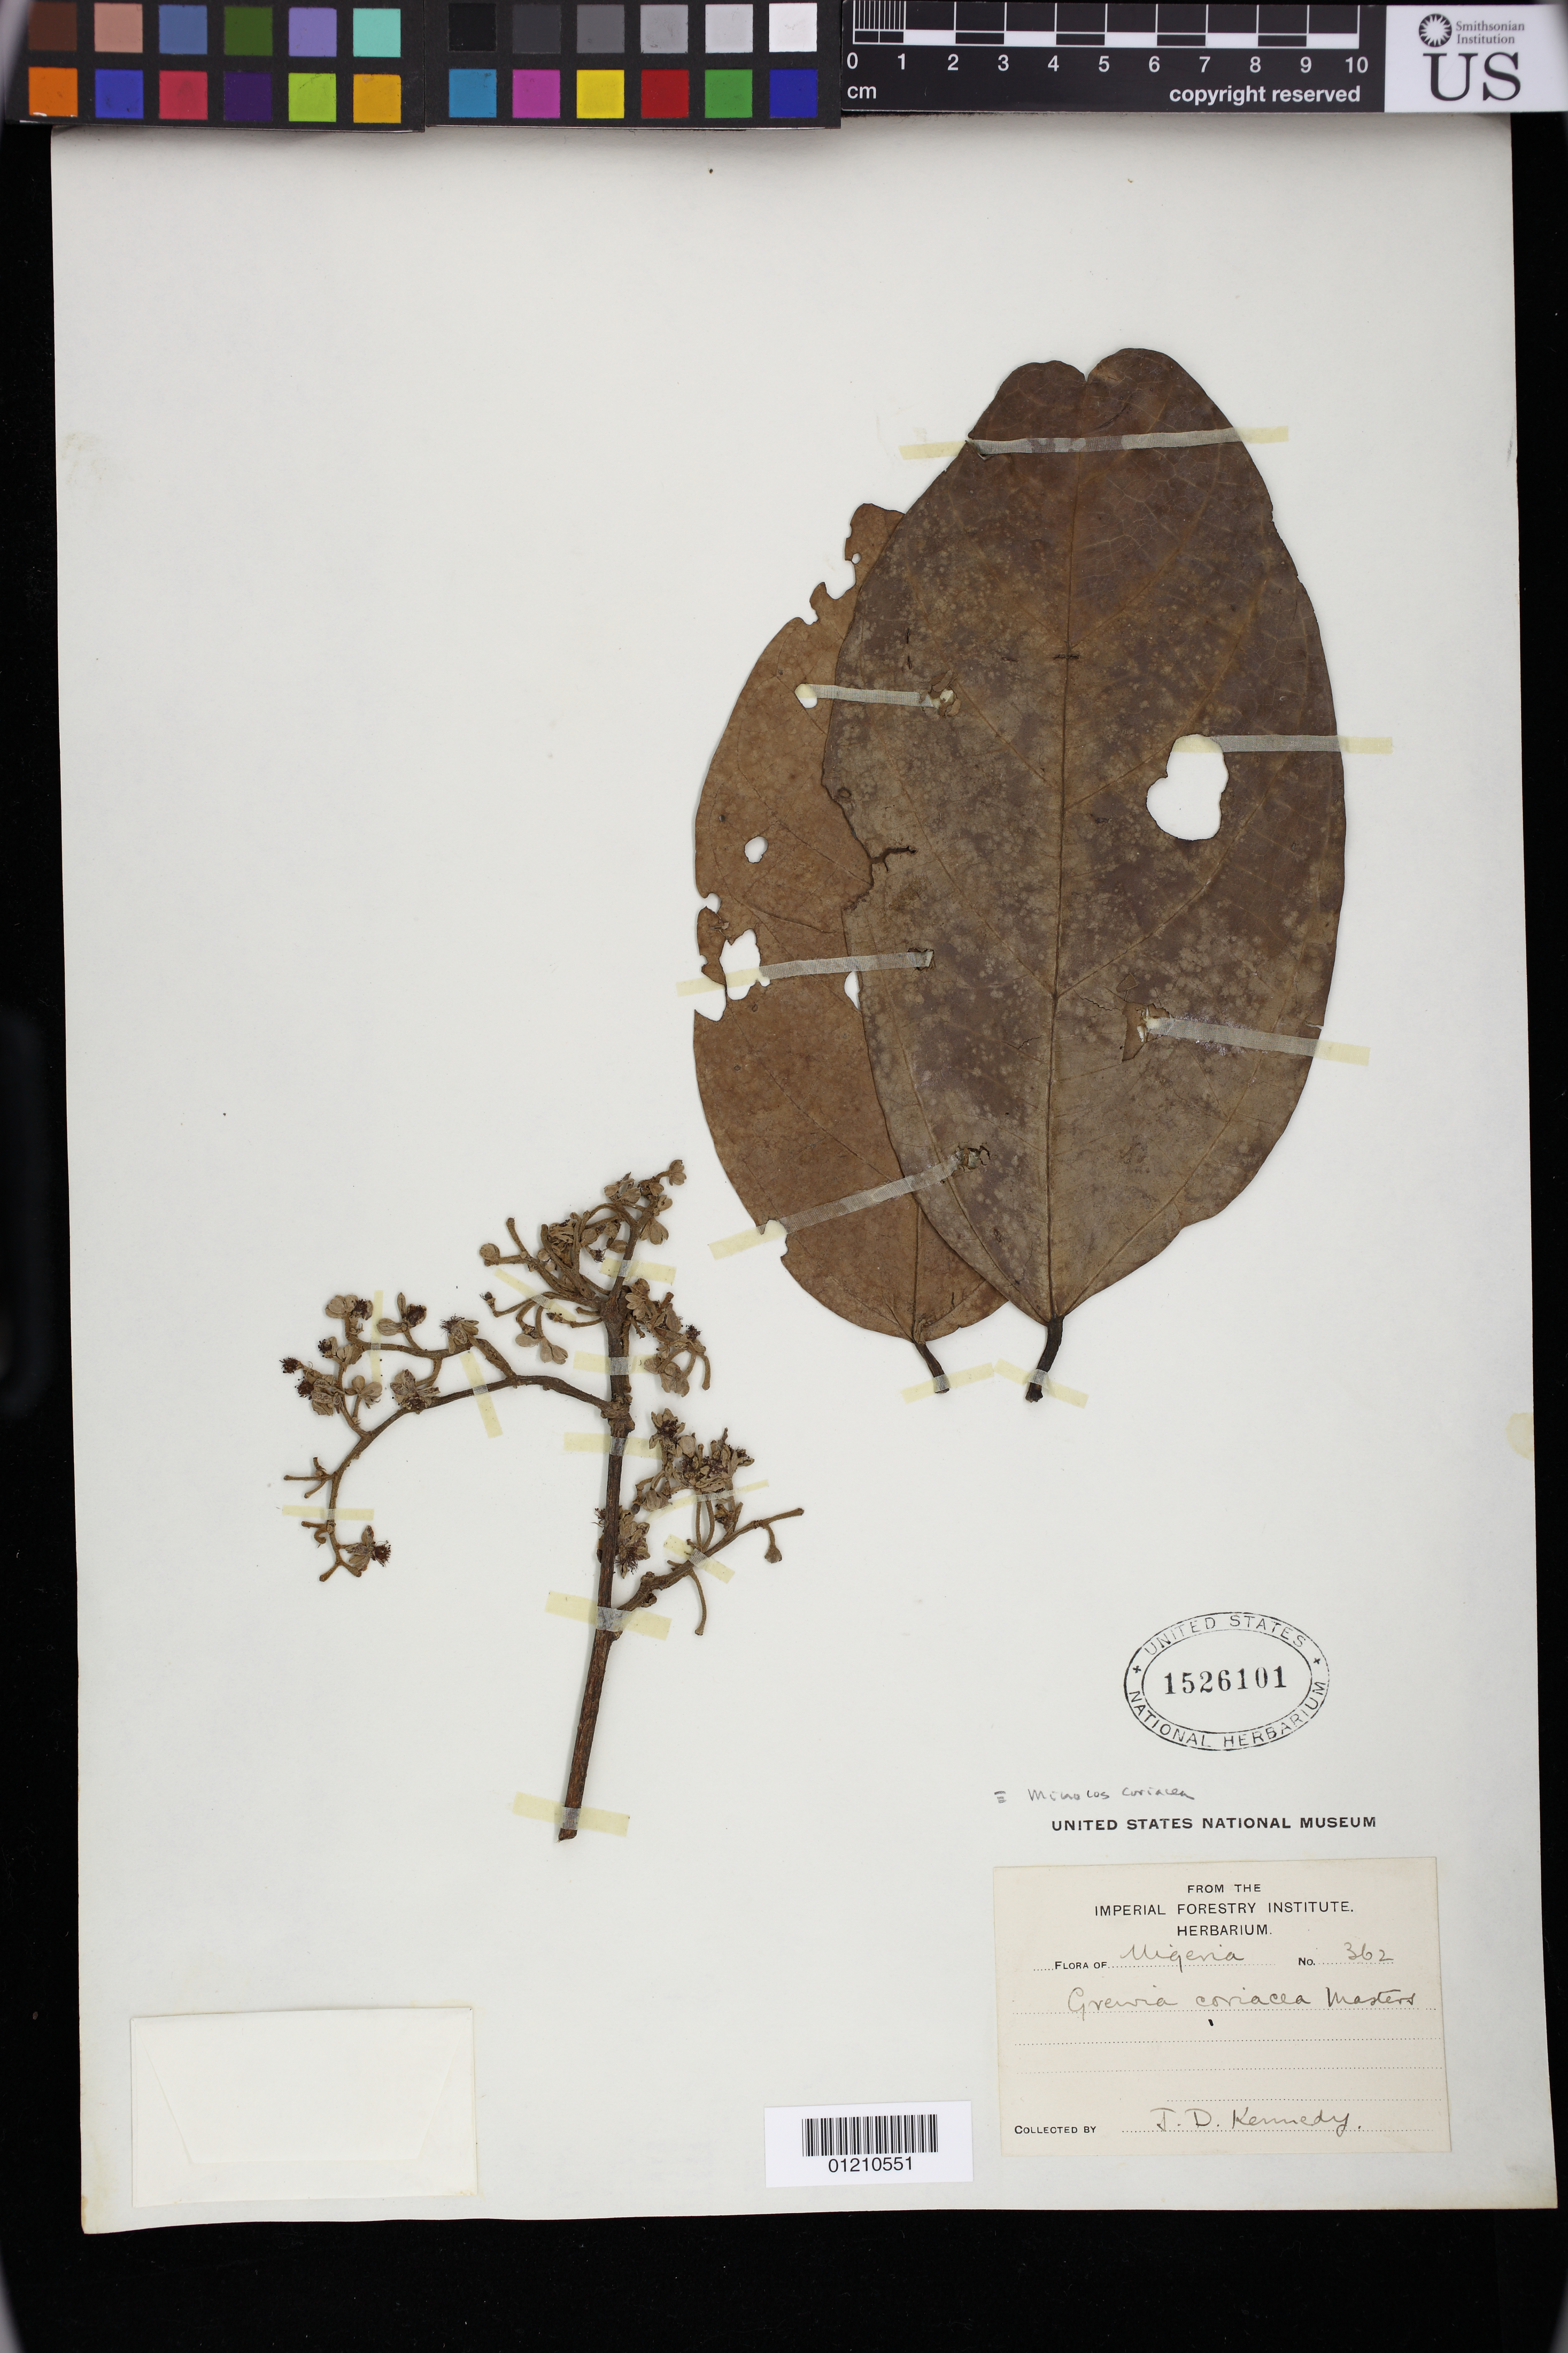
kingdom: Plantae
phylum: Tracheophyta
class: Magnoliopsida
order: Malvales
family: Malvaceae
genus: Microcos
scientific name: Microcos coriacea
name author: (Mast.) Burret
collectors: J. D. Kennedy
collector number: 362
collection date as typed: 13 Mar 1961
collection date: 1961-03-13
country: Nigeria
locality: S nigeria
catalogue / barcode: US 1526101